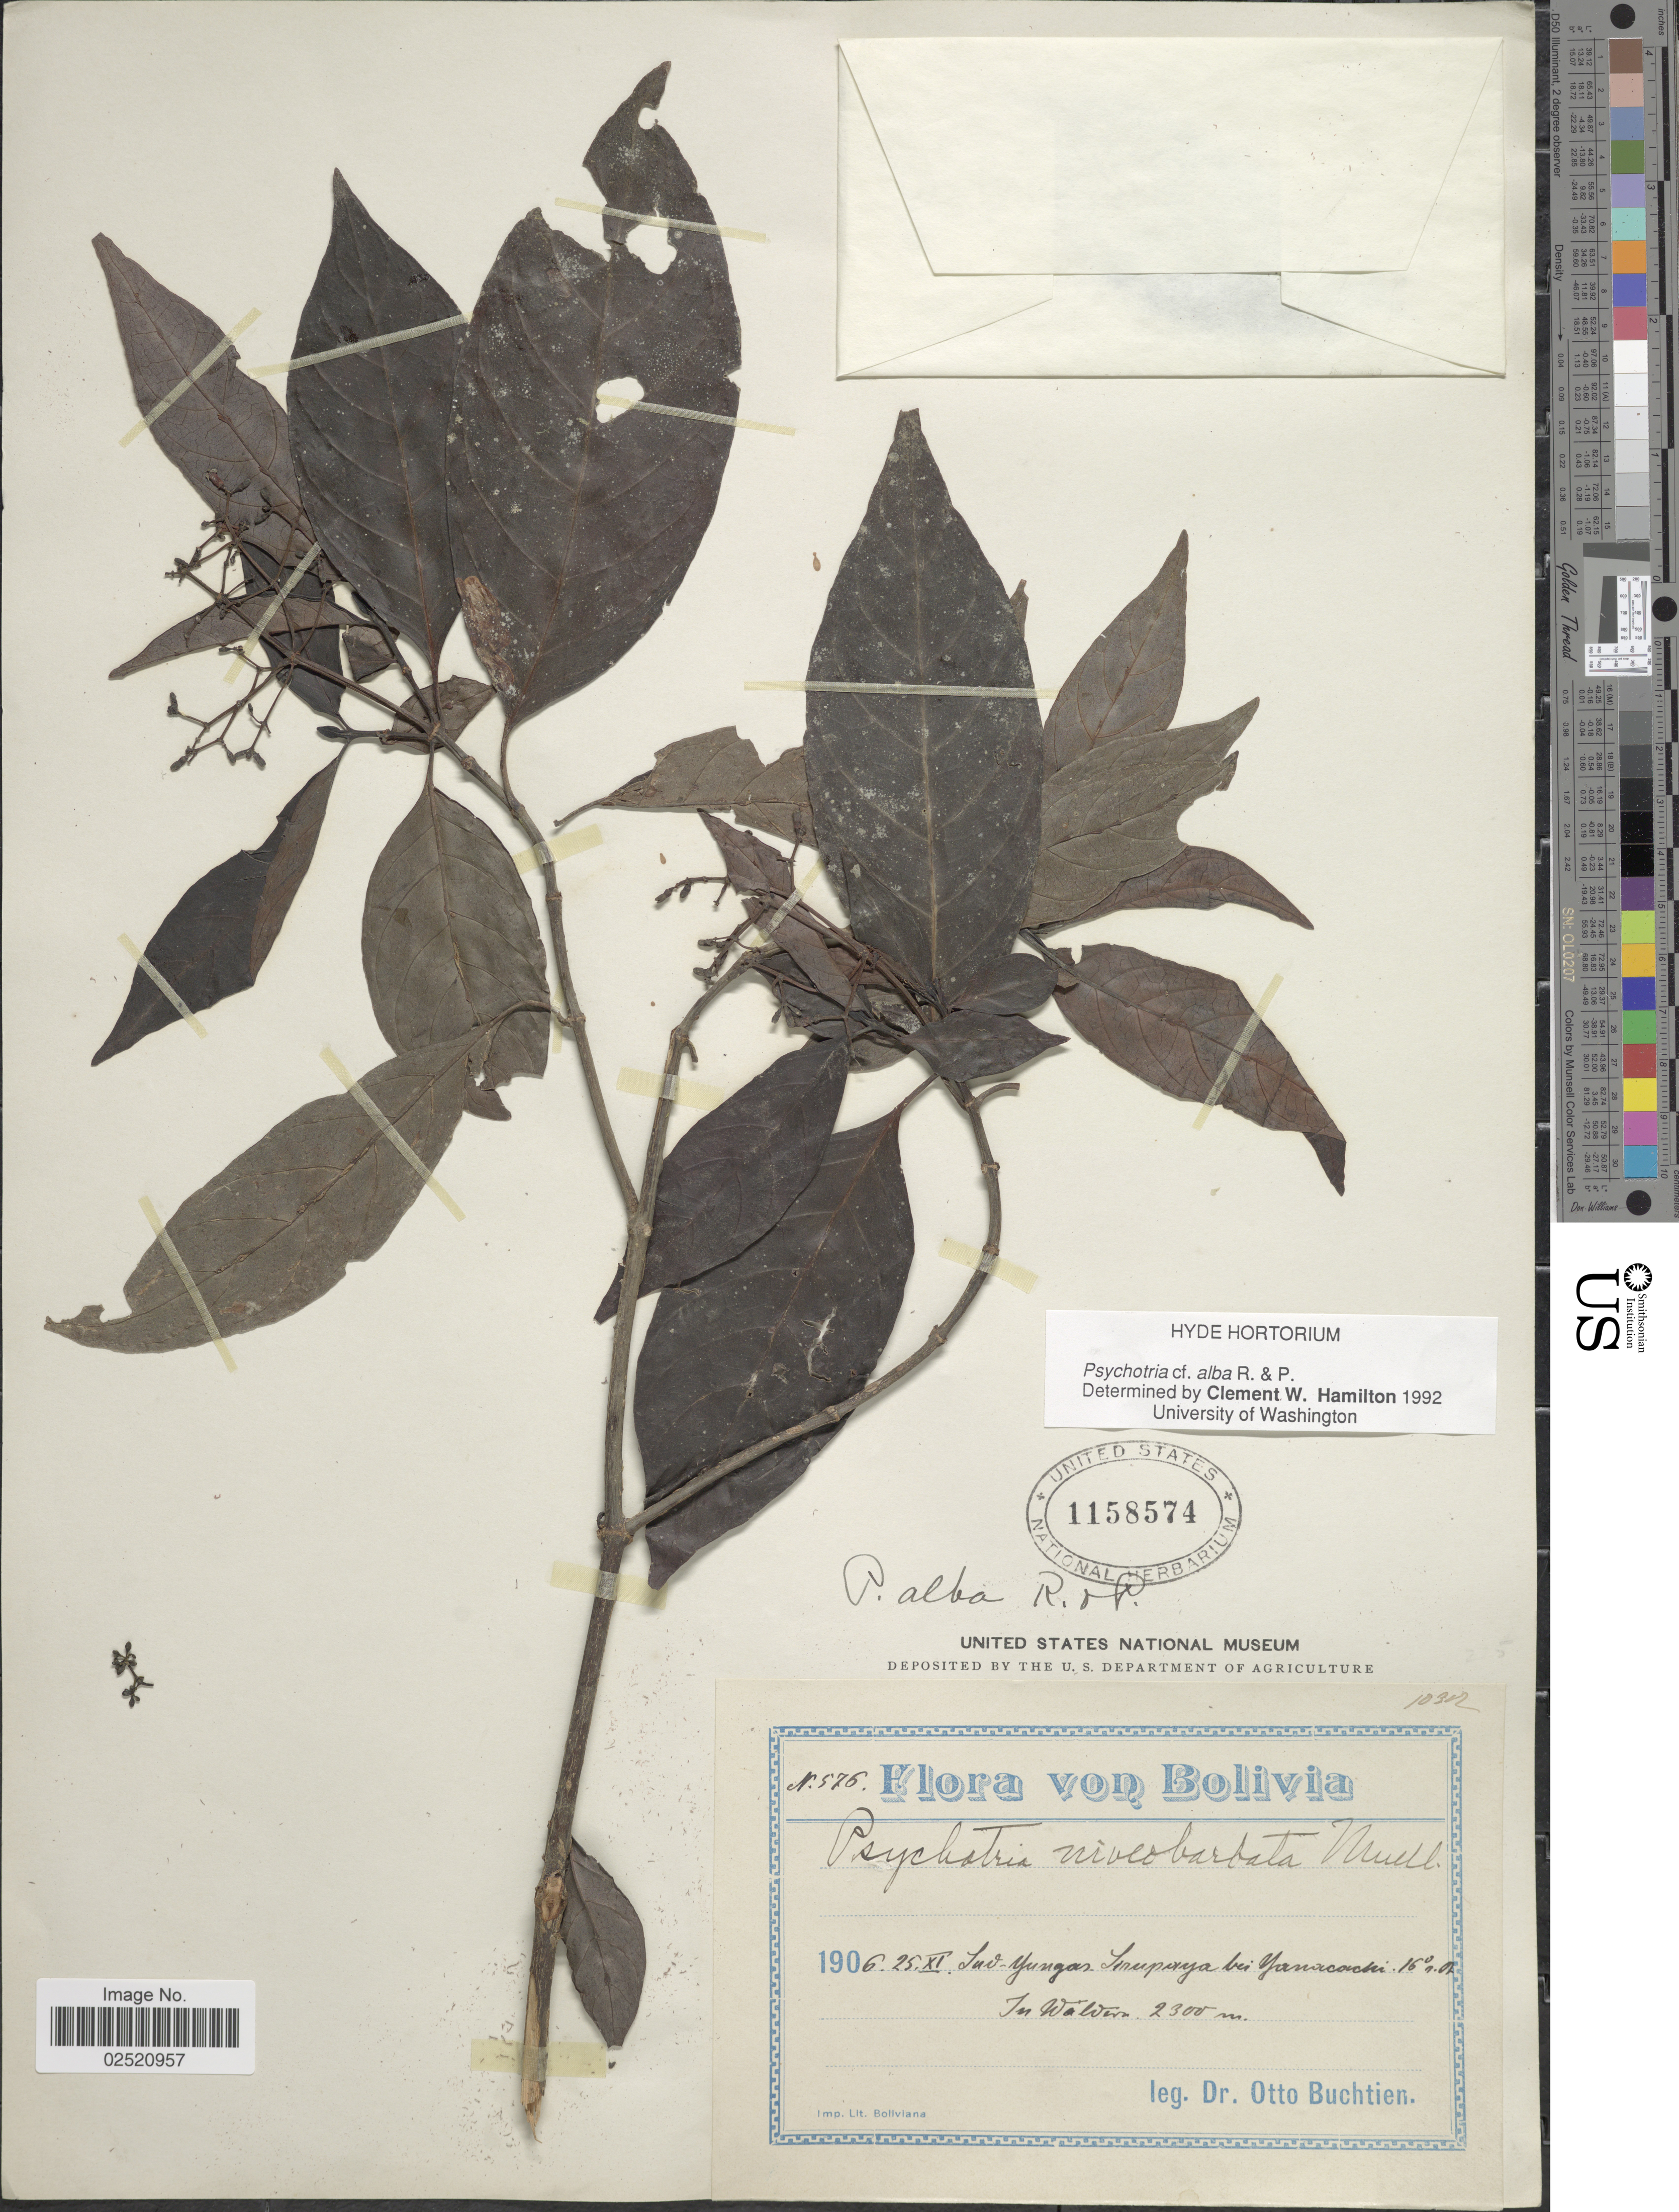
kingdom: Plantae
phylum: Tracheophyta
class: Magnoliopsida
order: Gentianales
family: Rubiaceae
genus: Psychotria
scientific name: Psychotria alba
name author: Ruiz & Pav.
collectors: O. Buchtien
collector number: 576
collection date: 1906-11-25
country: Bolivia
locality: Sud-Yungas, Sirapaya bei Yanacachi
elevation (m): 2300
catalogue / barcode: US 1158574